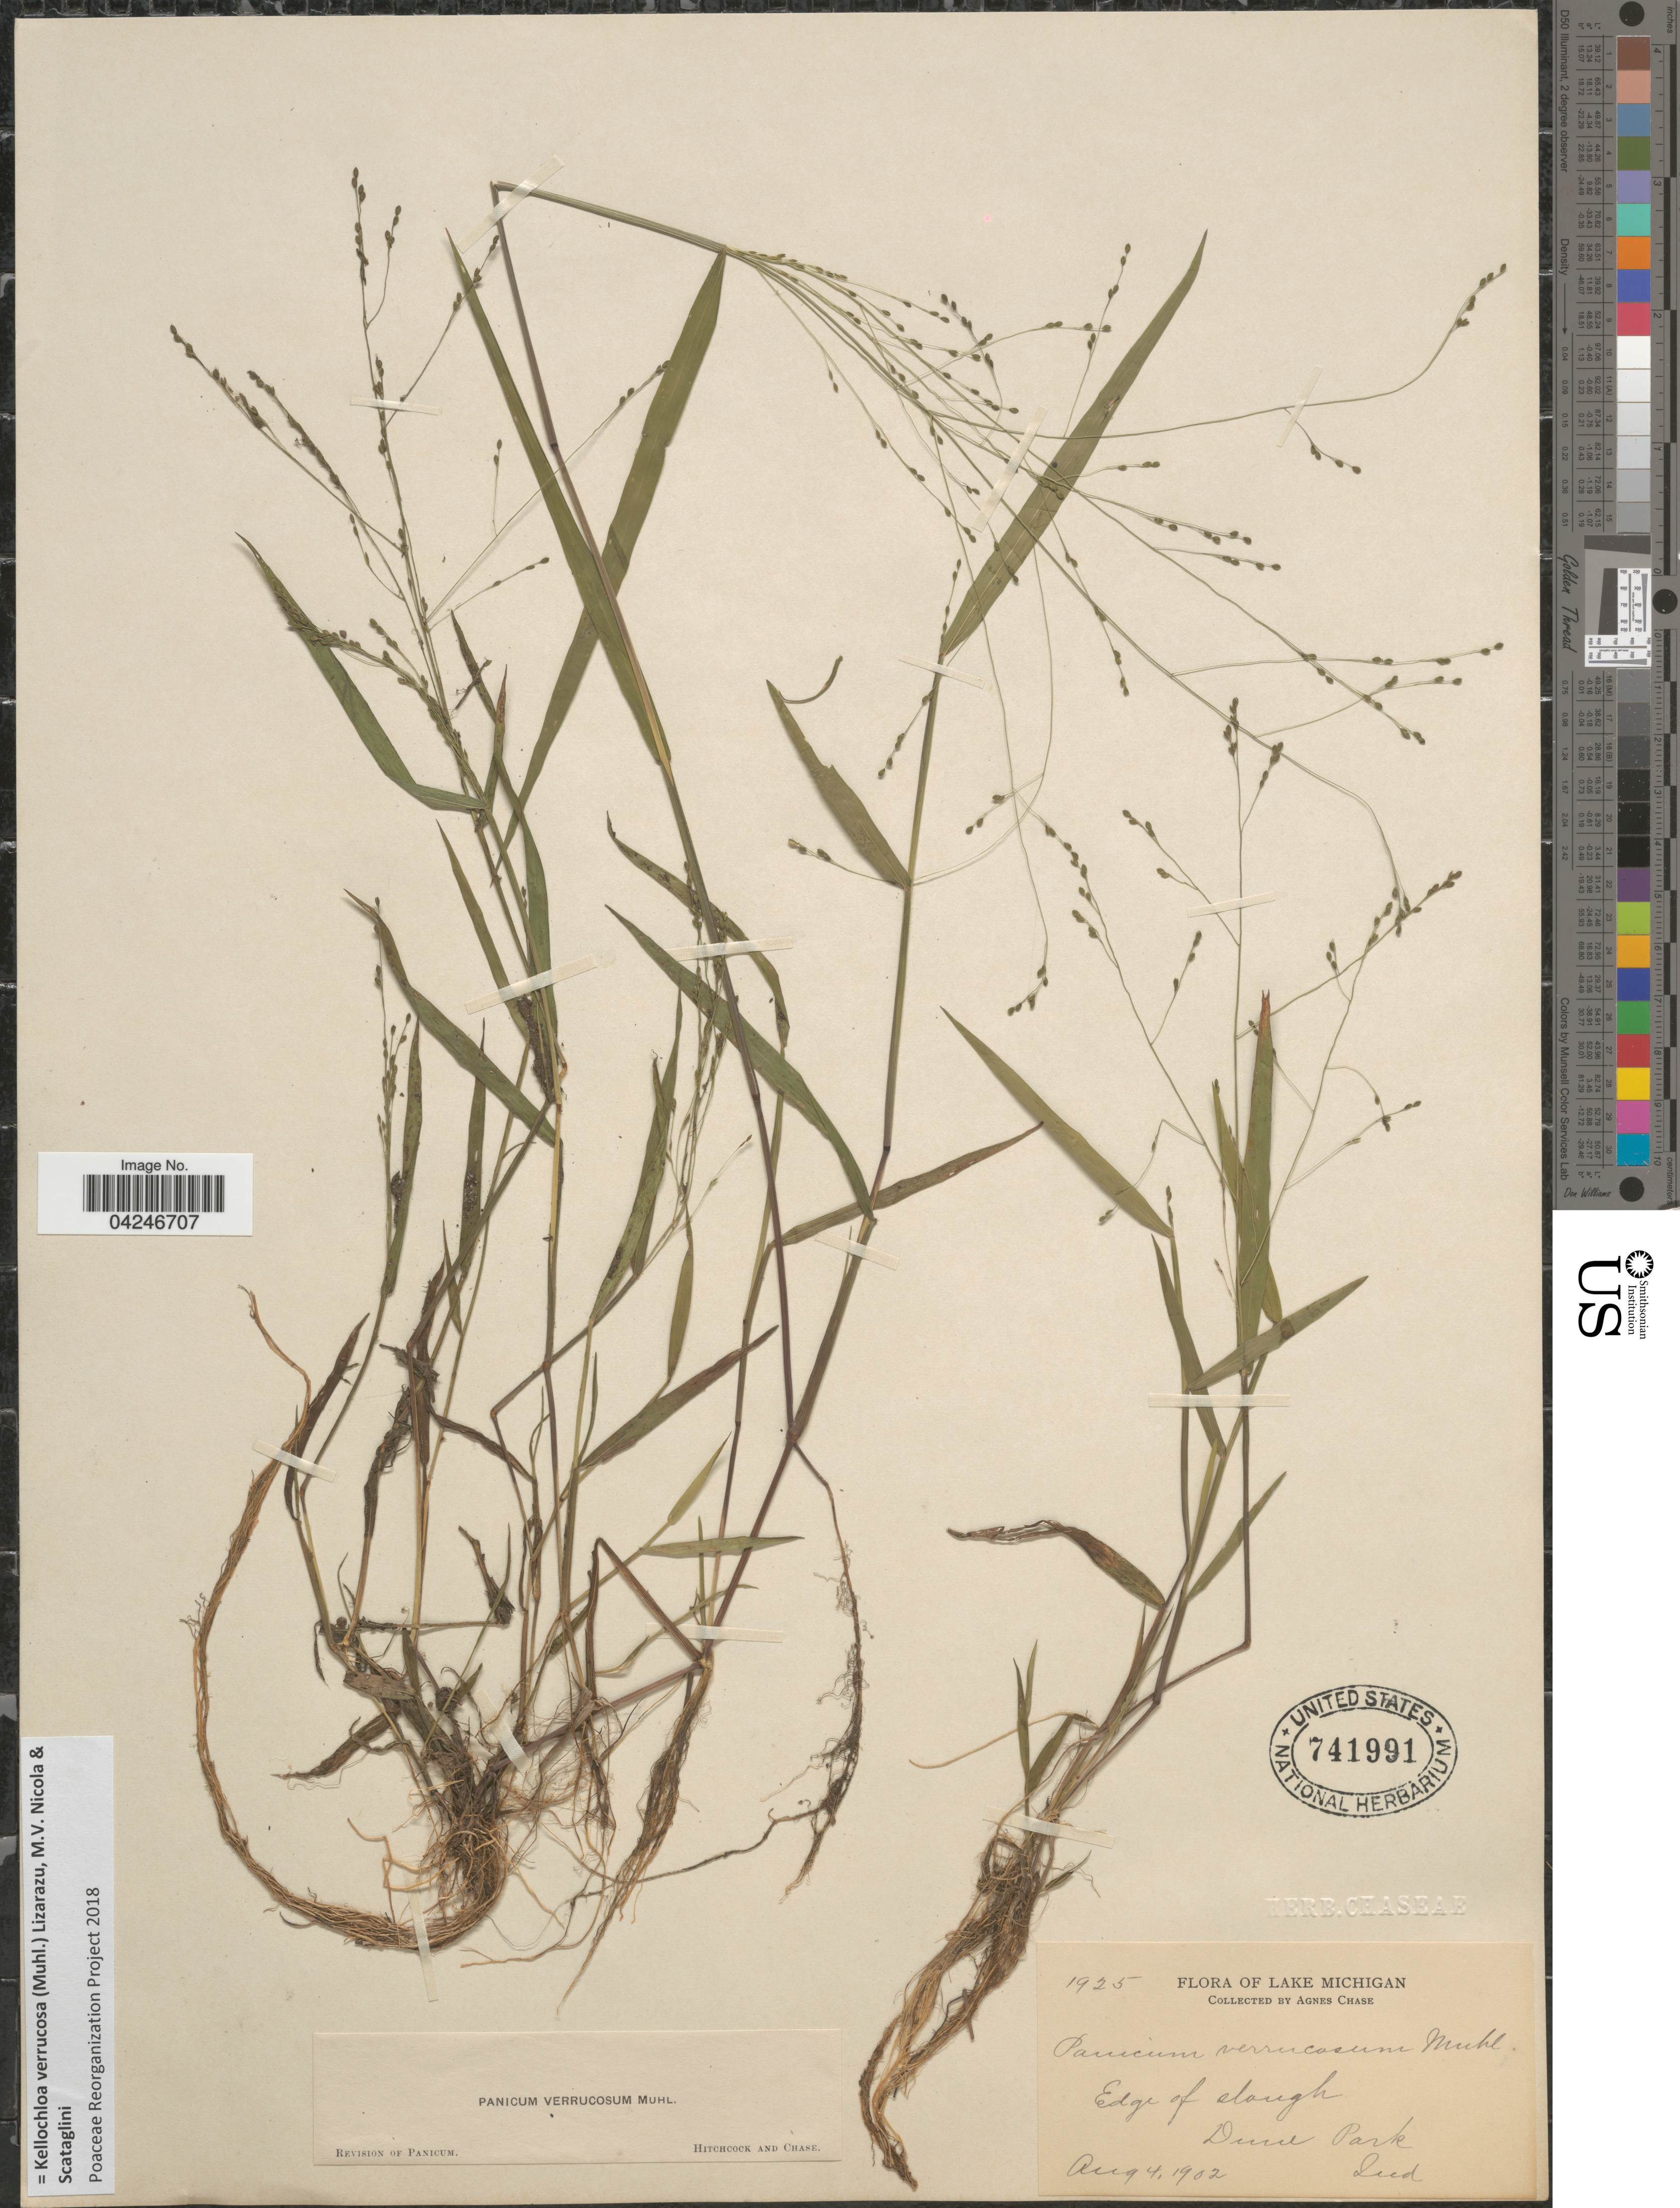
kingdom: Plantae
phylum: Tracheophyta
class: Liliopsida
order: Poales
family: Poaceae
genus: Kellochloa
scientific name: Kellochloa verrucosa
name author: (Muhl.) Lizarazu et al.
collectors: A. Chase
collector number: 1925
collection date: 1902-08-04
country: United States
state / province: Indiana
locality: Lake Michigan. Dune Park.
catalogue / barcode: US 741991